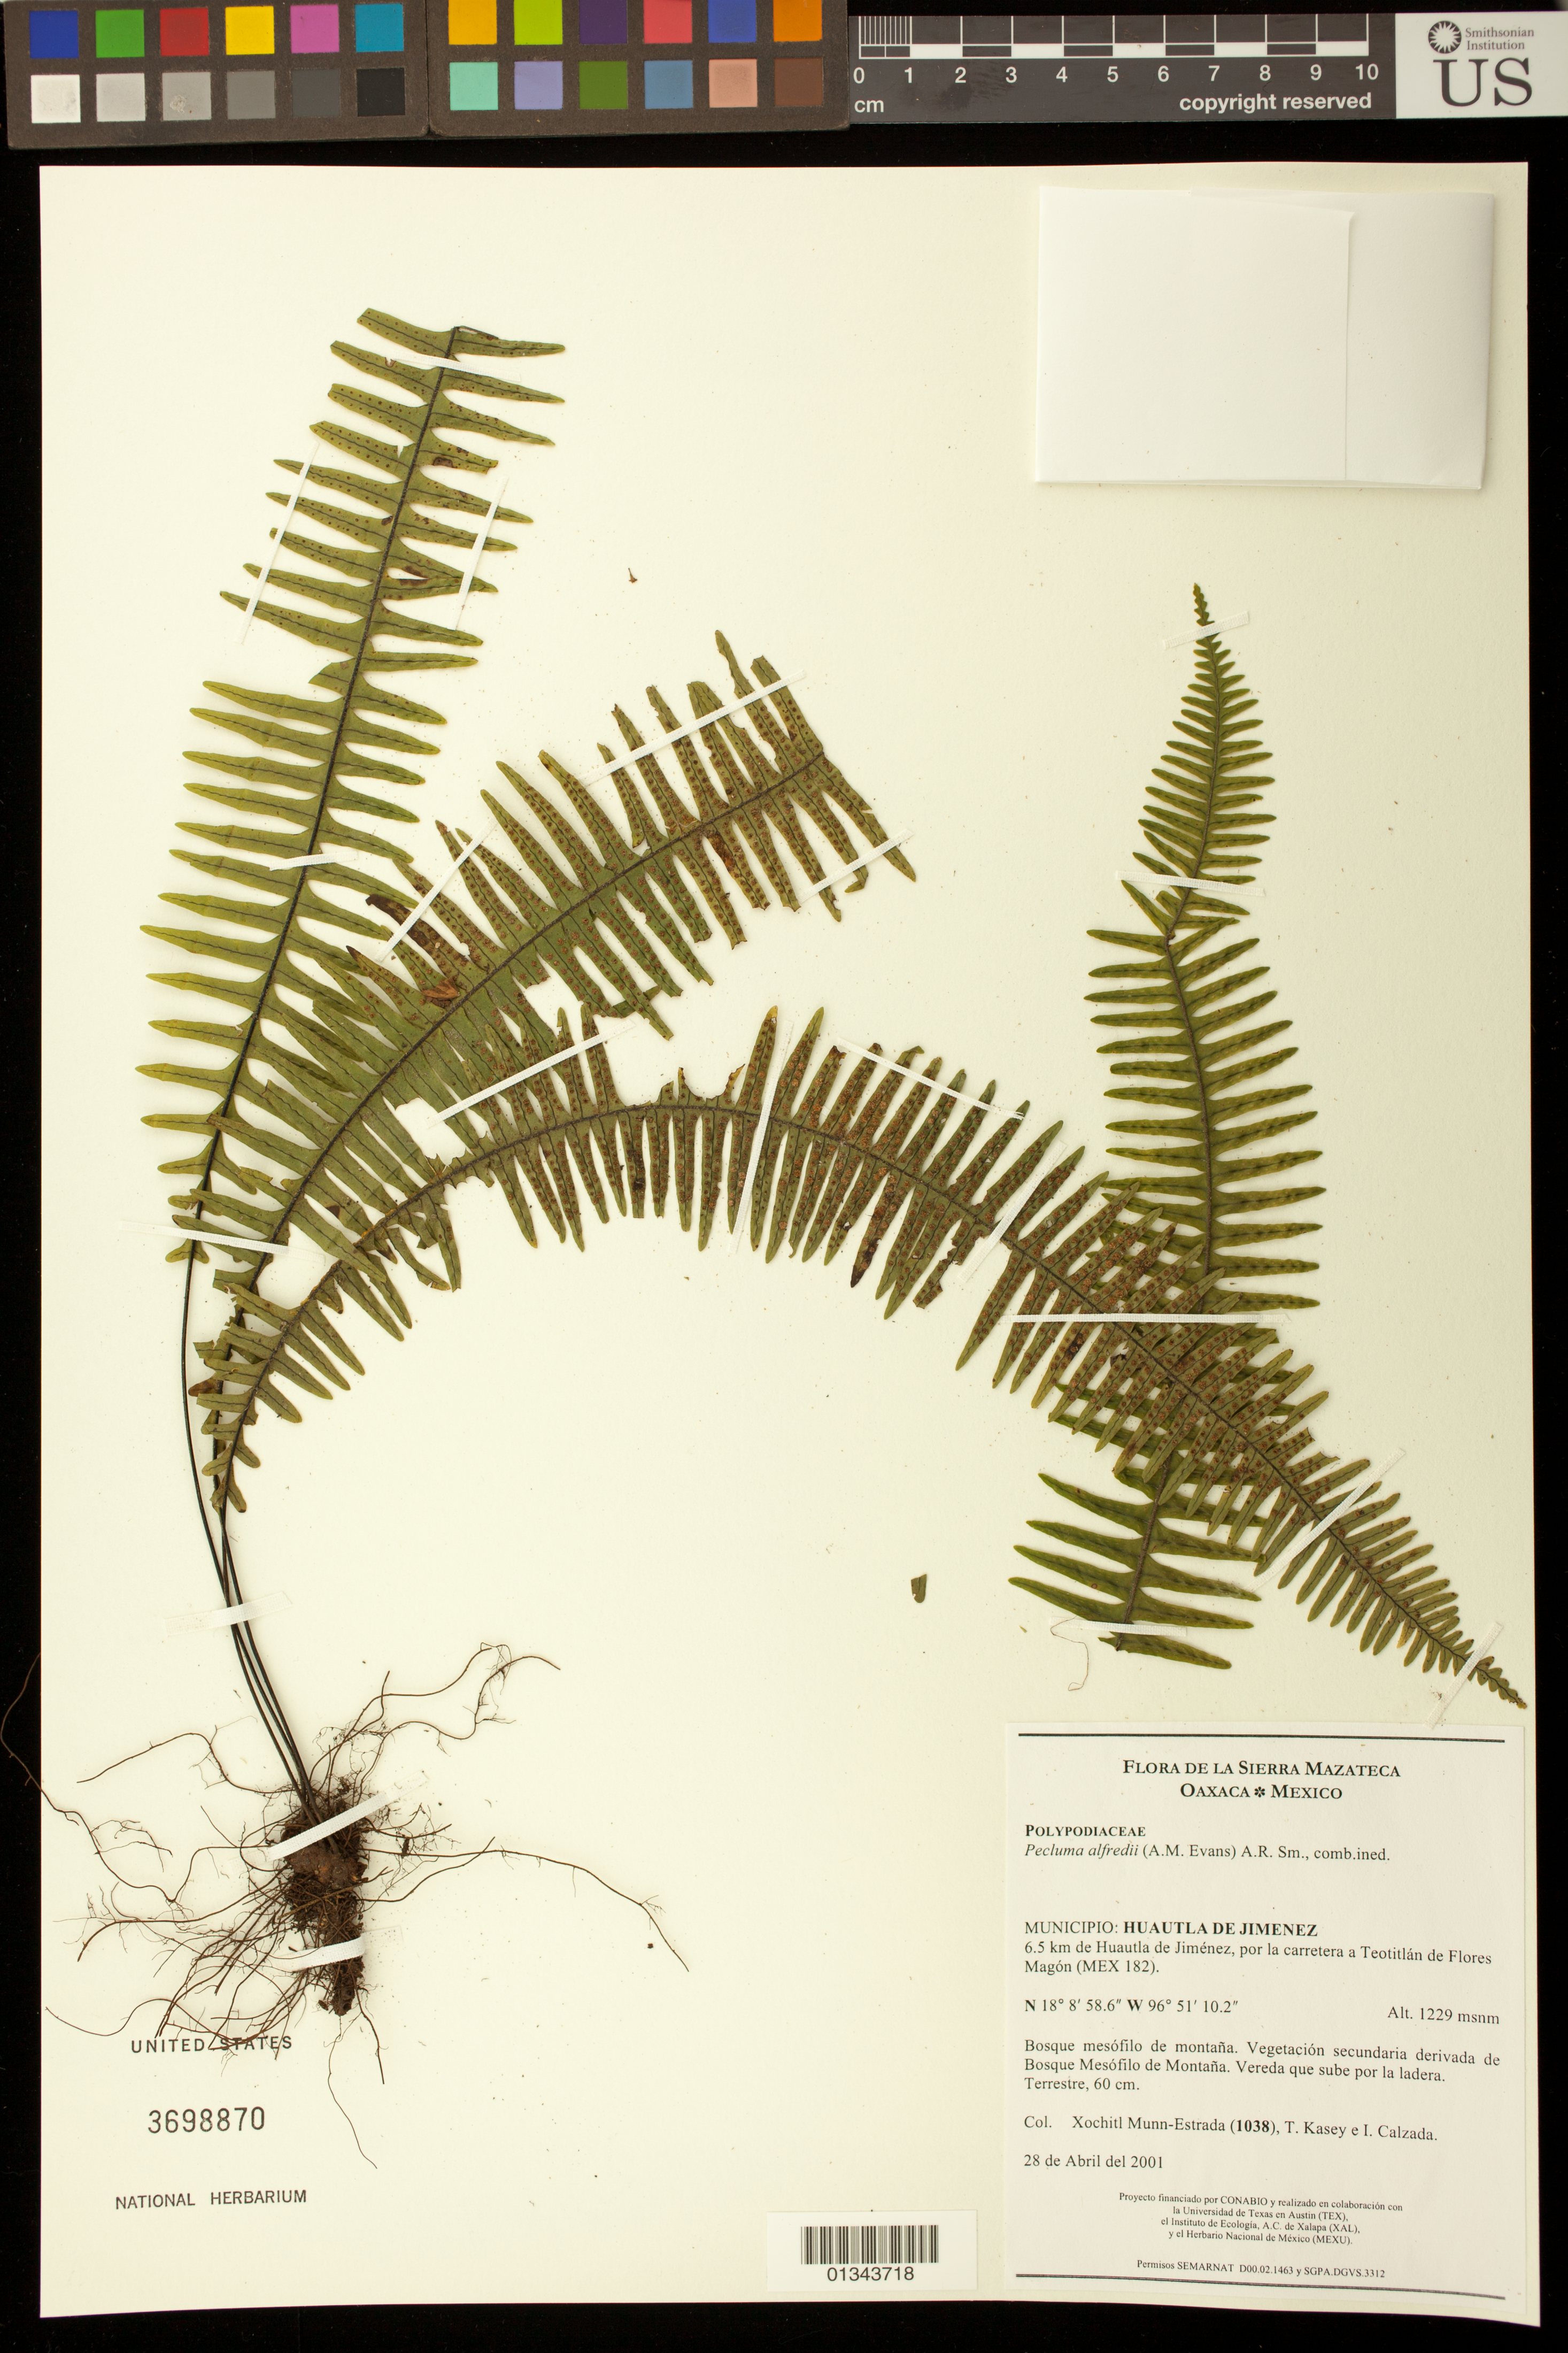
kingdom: Plantae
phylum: Tracheophyta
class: Polypodiopsida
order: Polypodiales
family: Polypodiaceae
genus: Pecluma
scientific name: Pecluma alfredii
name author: (Rosenst.) M.G. Price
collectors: X. Munn-Estrada, T. Kasey & I. Calzada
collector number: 1038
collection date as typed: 28 de Abril del 2001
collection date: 2001-04-28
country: Mexico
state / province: Oaxaca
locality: Huautla de Jimenez, 6.5 km de Huautla de Jimenez, por la carretera a Teotitlan de Flores Magon (MEX 182).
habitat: Bosque mesofilo de montana. Vegetacion secundaria derivada de Bosque Mesofilo de Montana.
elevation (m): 1229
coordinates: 18 08 58.6 N, 96 51 10.2 W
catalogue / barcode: US 3698870